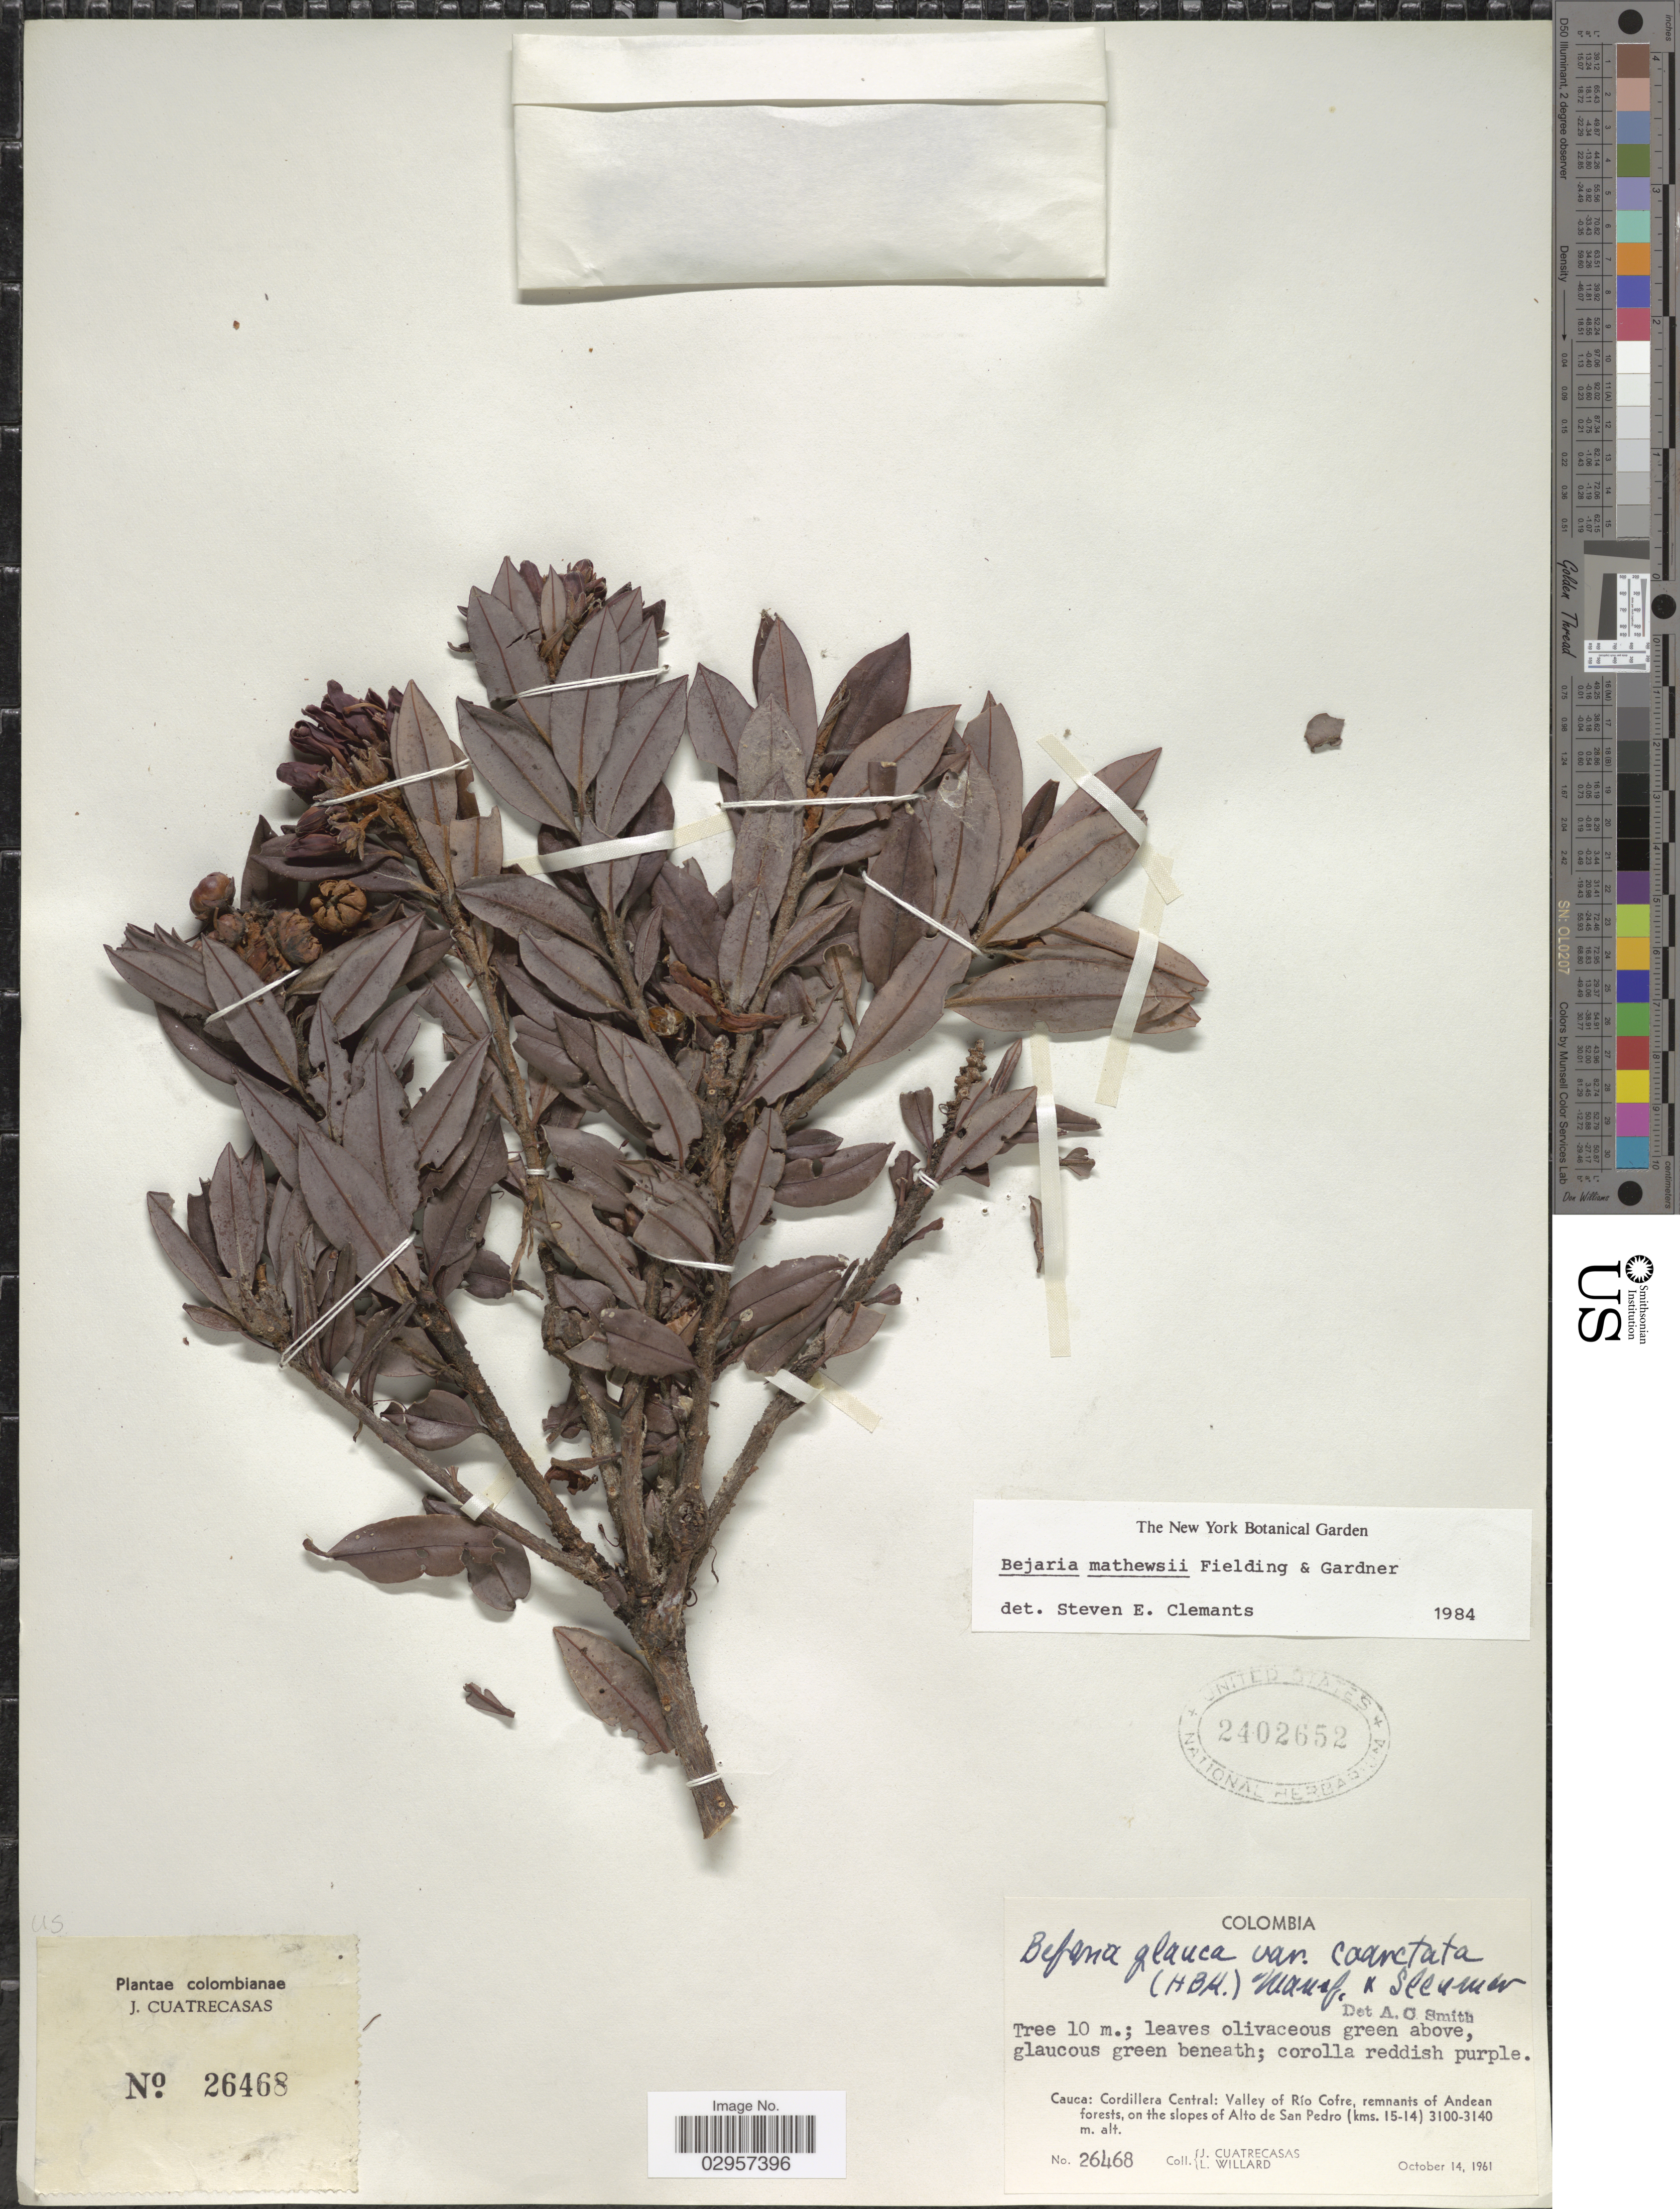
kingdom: Plantae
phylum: Tracheophyta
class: Magnoliopsida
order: Ericales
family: Ericaceae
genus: Bejaria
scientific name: Bejaria mathewsii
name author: Fielding & Gardner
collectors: J. Cuatrecasas & L. Willard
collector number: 26468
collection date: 1961-10-14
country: Colombia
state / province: Cauca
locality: Cordillera Central: Valley of Río Cofre, remnants of Andean forests, on slopes of Alto de San Pedro (kms. 15-14).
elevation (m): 3100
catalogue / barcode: US 2402652